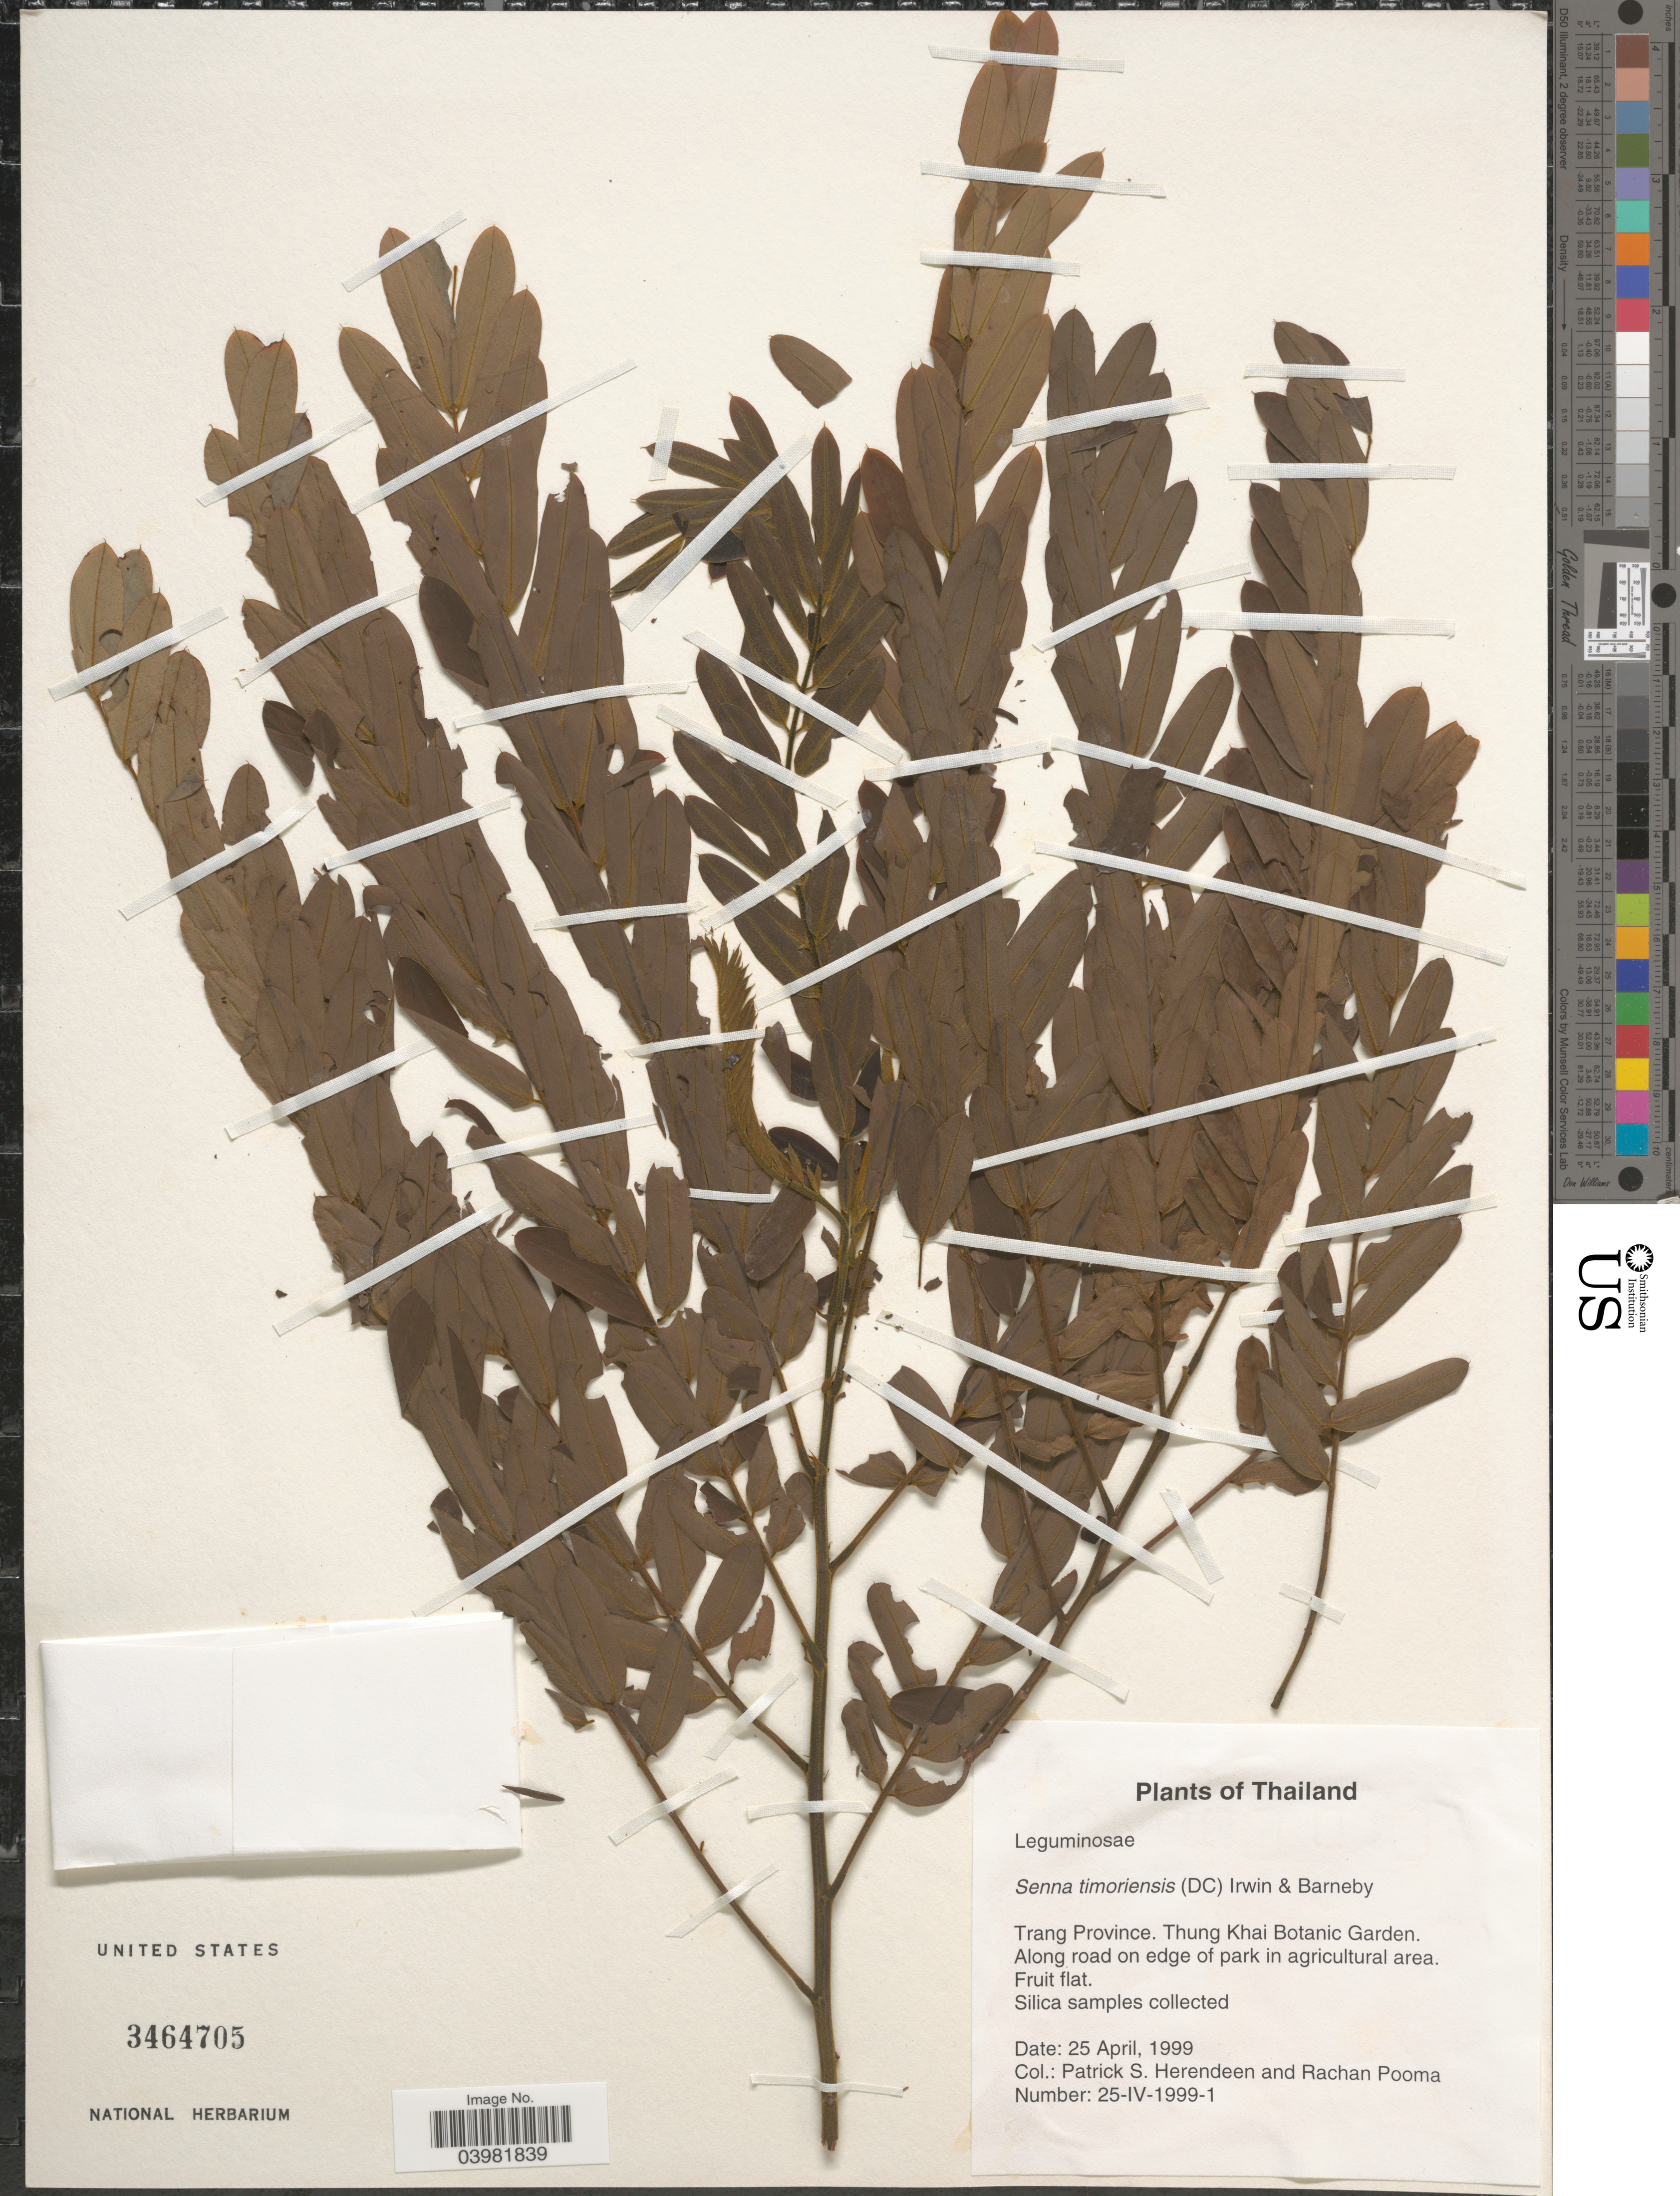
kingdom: Plantae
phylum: Tracheophyta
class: Magnoliopsida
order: Fabales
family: Fabaceae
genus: Senna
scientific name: Senna timorensis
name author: (DC.) H.S. Irwin & Barneby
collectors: P. S. Herendeen & R. Pooma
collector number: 25-IV-1999-1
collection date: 1999-04-25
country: Thailand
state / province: Trang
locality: Thung Khai Botanic Garden. Along road on edge of park in agricultural area.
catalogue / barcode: US 3464705